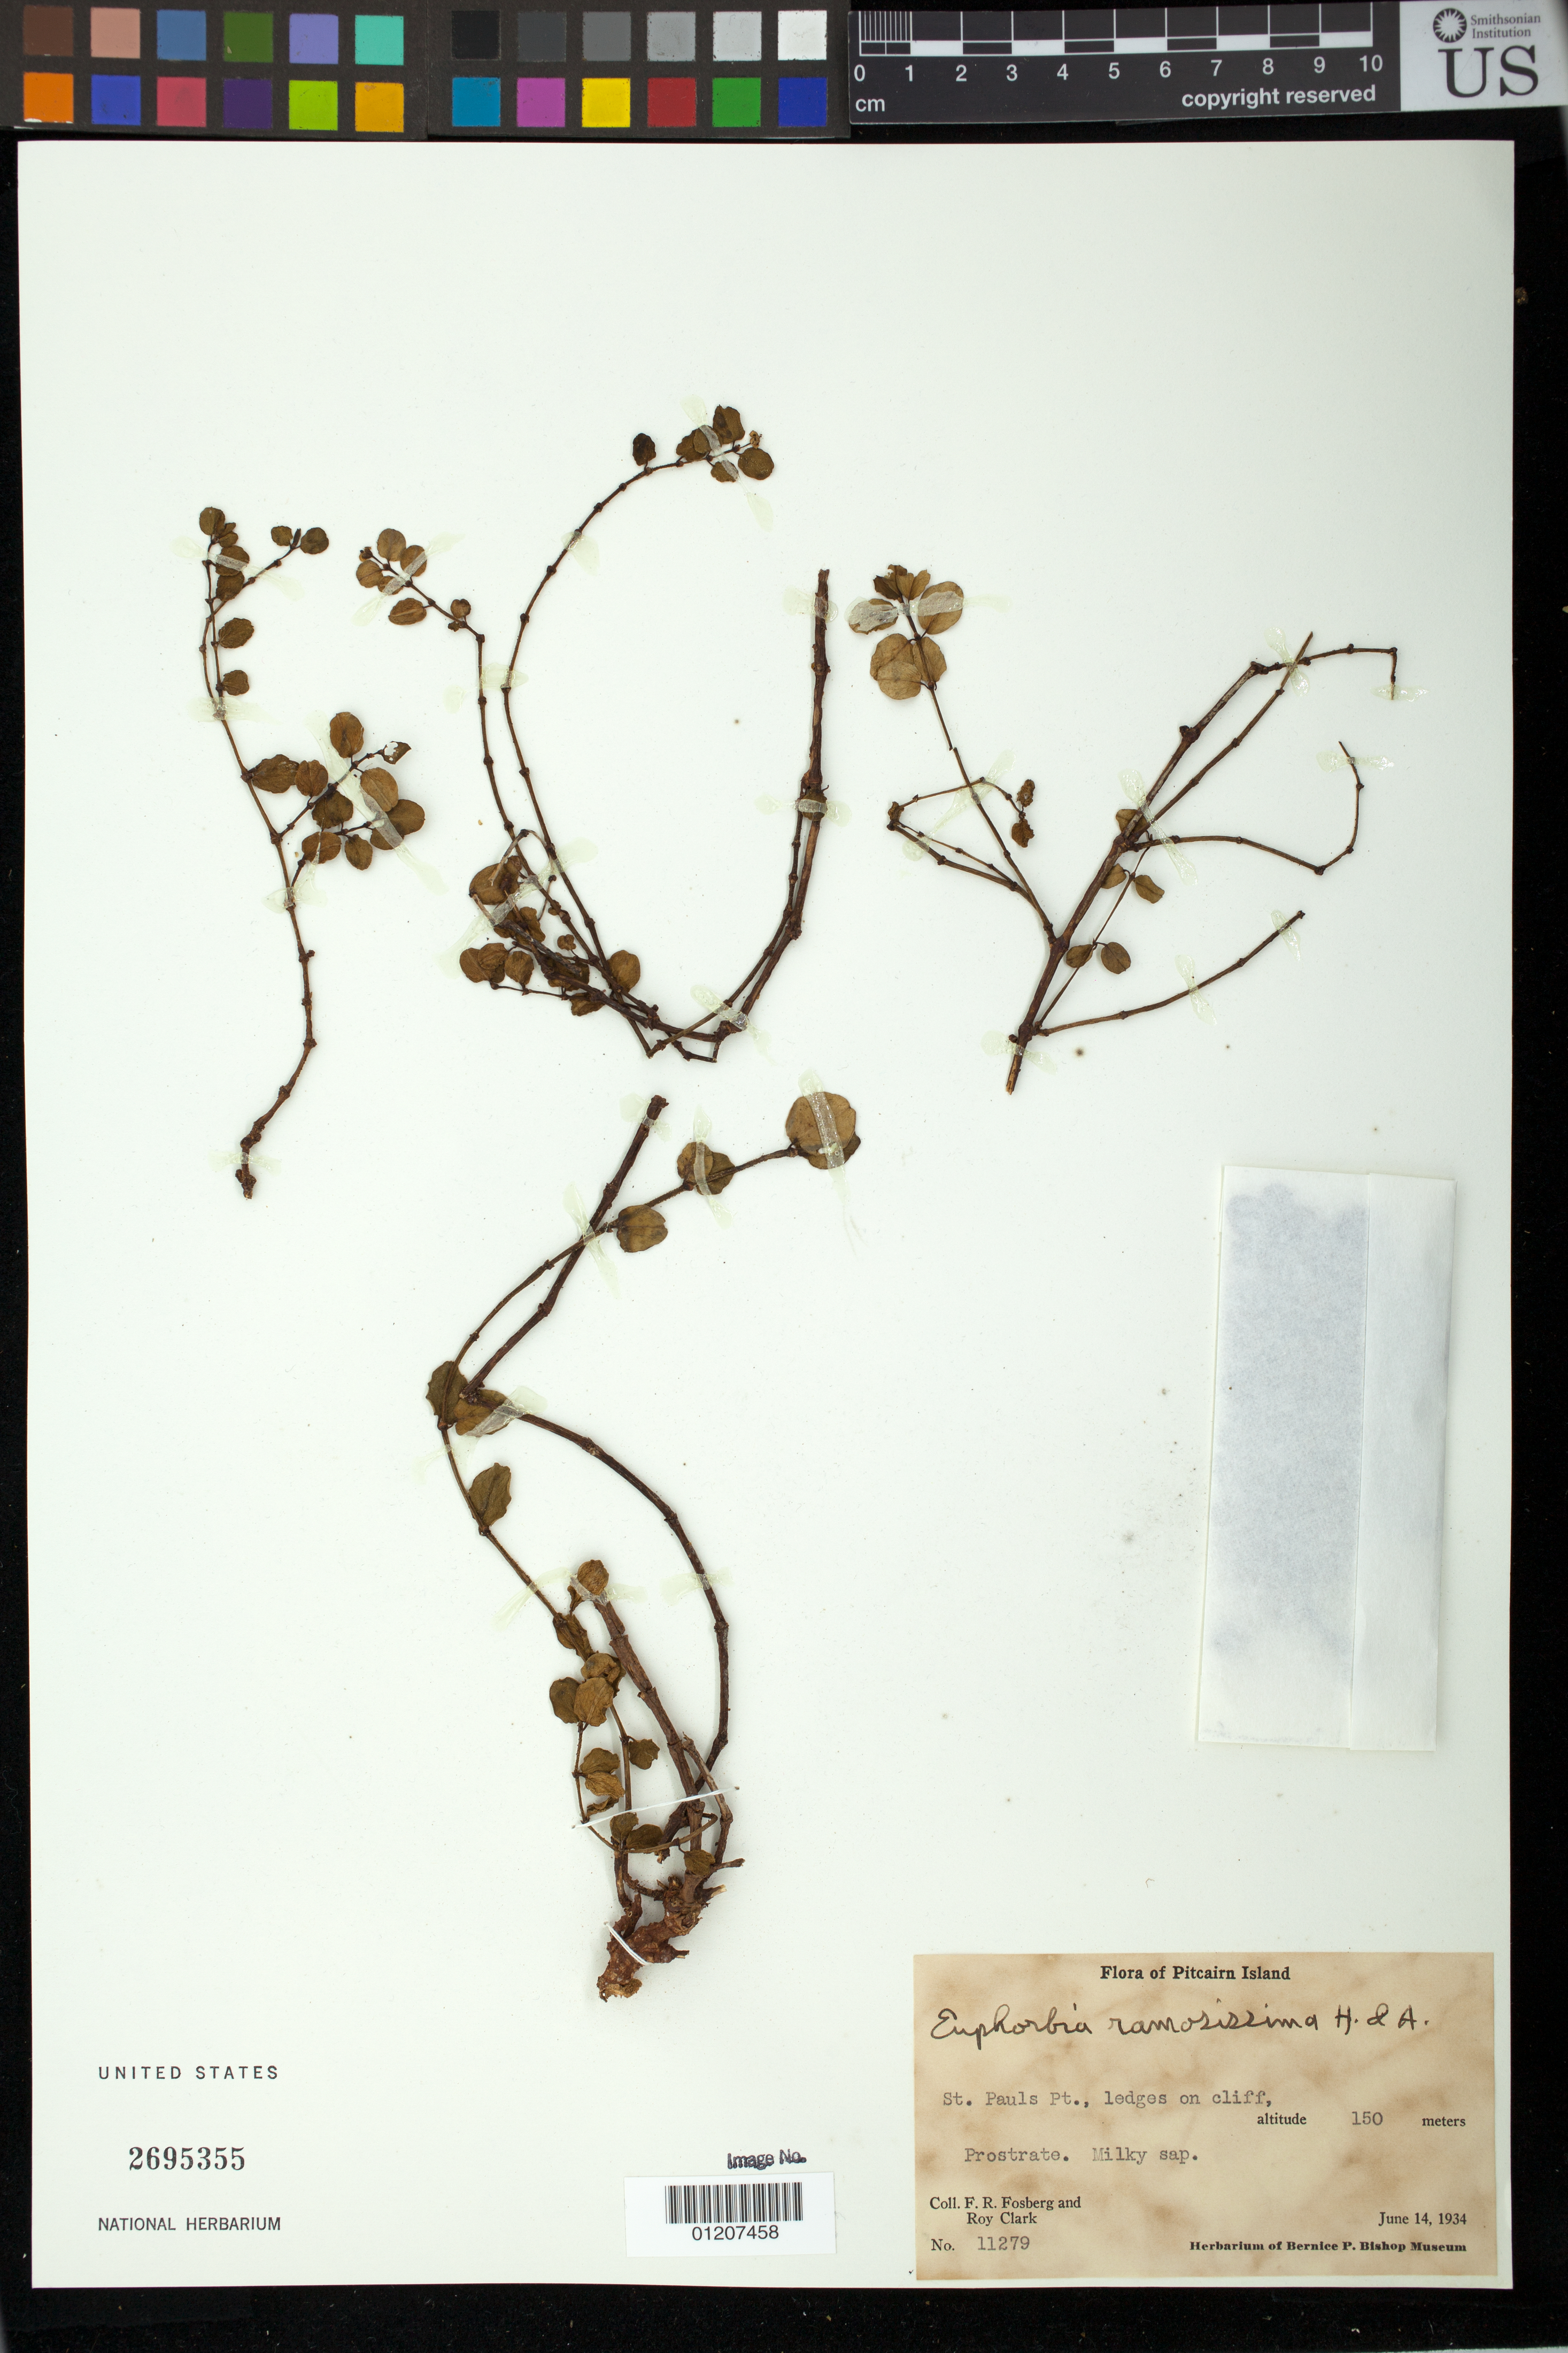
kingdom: Plantae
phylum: Tracheophyta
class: Magnoliopsida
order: Malpighiales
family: Euphorbiaceae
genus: Euphorbia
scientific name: Euphorbia sparrmannii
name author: Boiss.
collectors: F. R. Fosberg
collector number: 11279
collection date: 1934-06-14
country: Pitcairn Islands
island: Pitcairn Island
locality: St. Pauls Pt., Ledges on cliff.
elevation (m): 150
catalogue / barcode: US 2695355